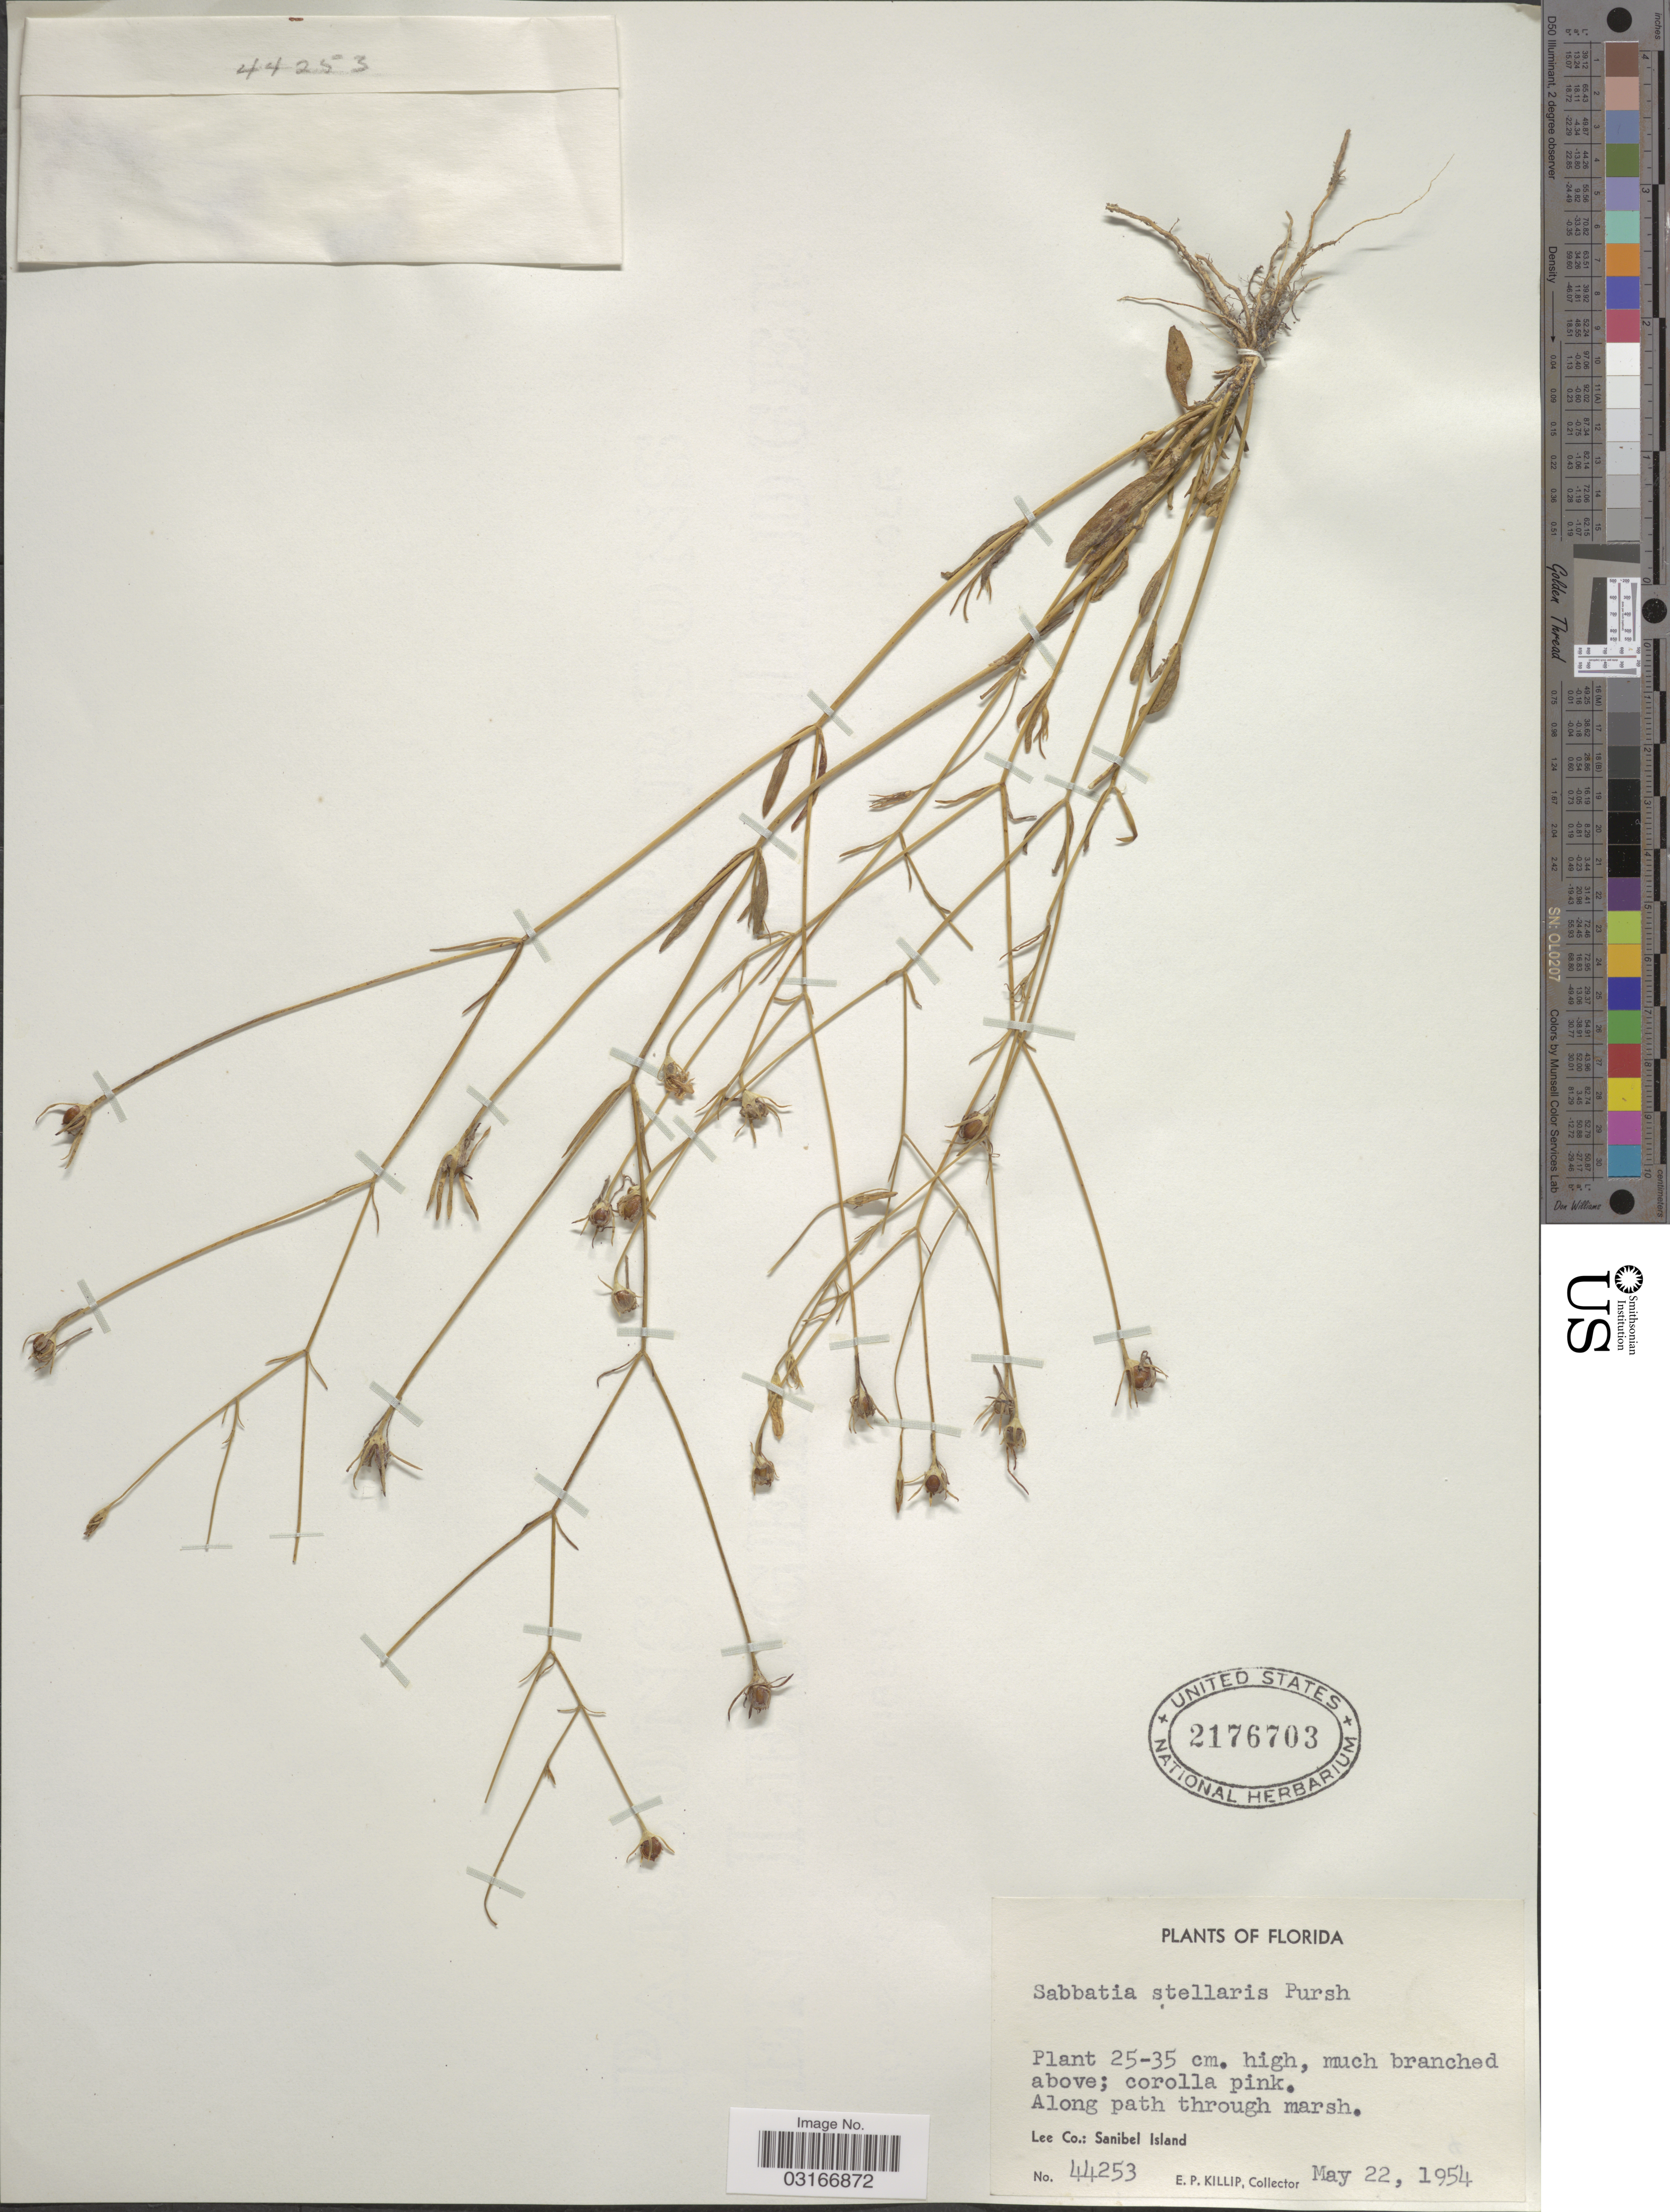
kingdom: Plantae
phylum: Tracheophyta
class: Magnoliopsida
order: Gentianales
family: Gentianaceae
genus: Sabatia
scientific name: Sabatia stellaris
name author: Pursh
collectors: E. P. Killip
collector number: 44253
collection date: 1954-05-22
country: United States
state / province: Florida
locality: Lee Co.: Sanibel Island.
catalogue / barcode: US 2176703